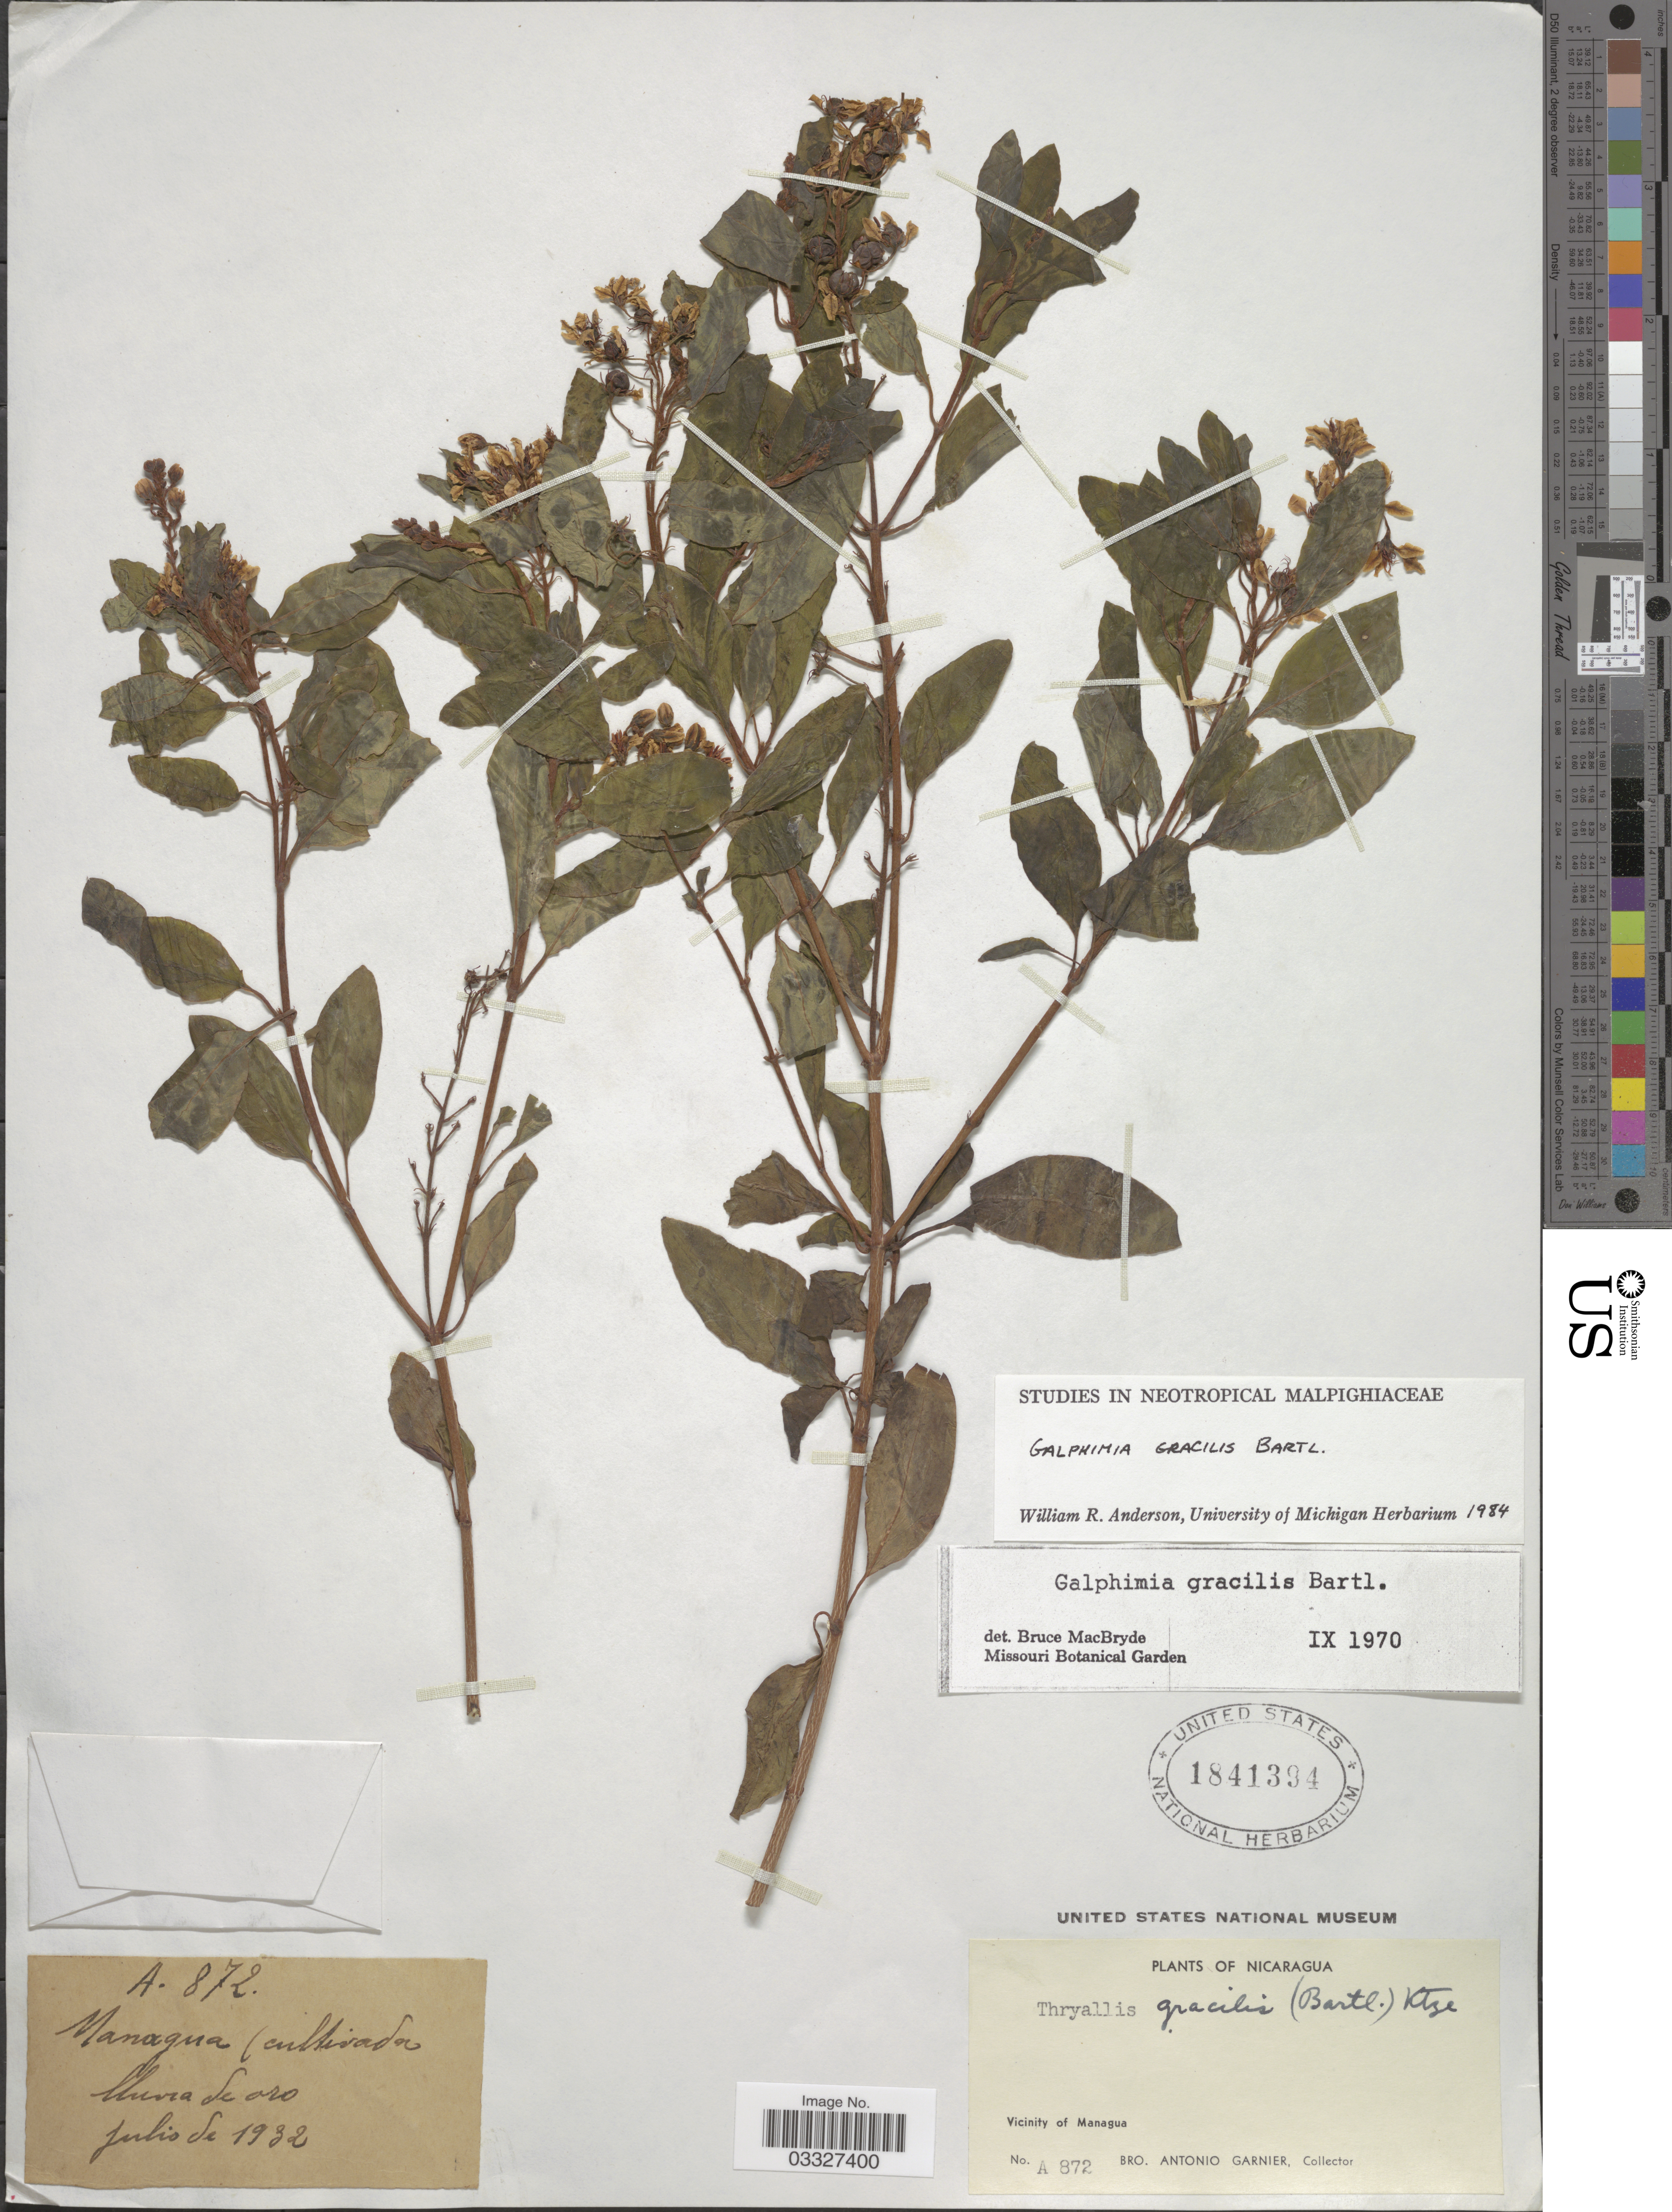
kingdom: Plantae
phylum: Tracheophyta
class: Magnoliopsida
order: Malpighiales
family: Malpighiaceae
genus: Galphimia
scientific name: Galphimia gracilis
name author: Bartl.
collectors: Bro. A. Garnier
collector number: A. 872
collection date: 1932-07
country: Nicaragua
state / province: Managua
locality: Vicinity of Managua.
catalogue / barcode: US 1841394